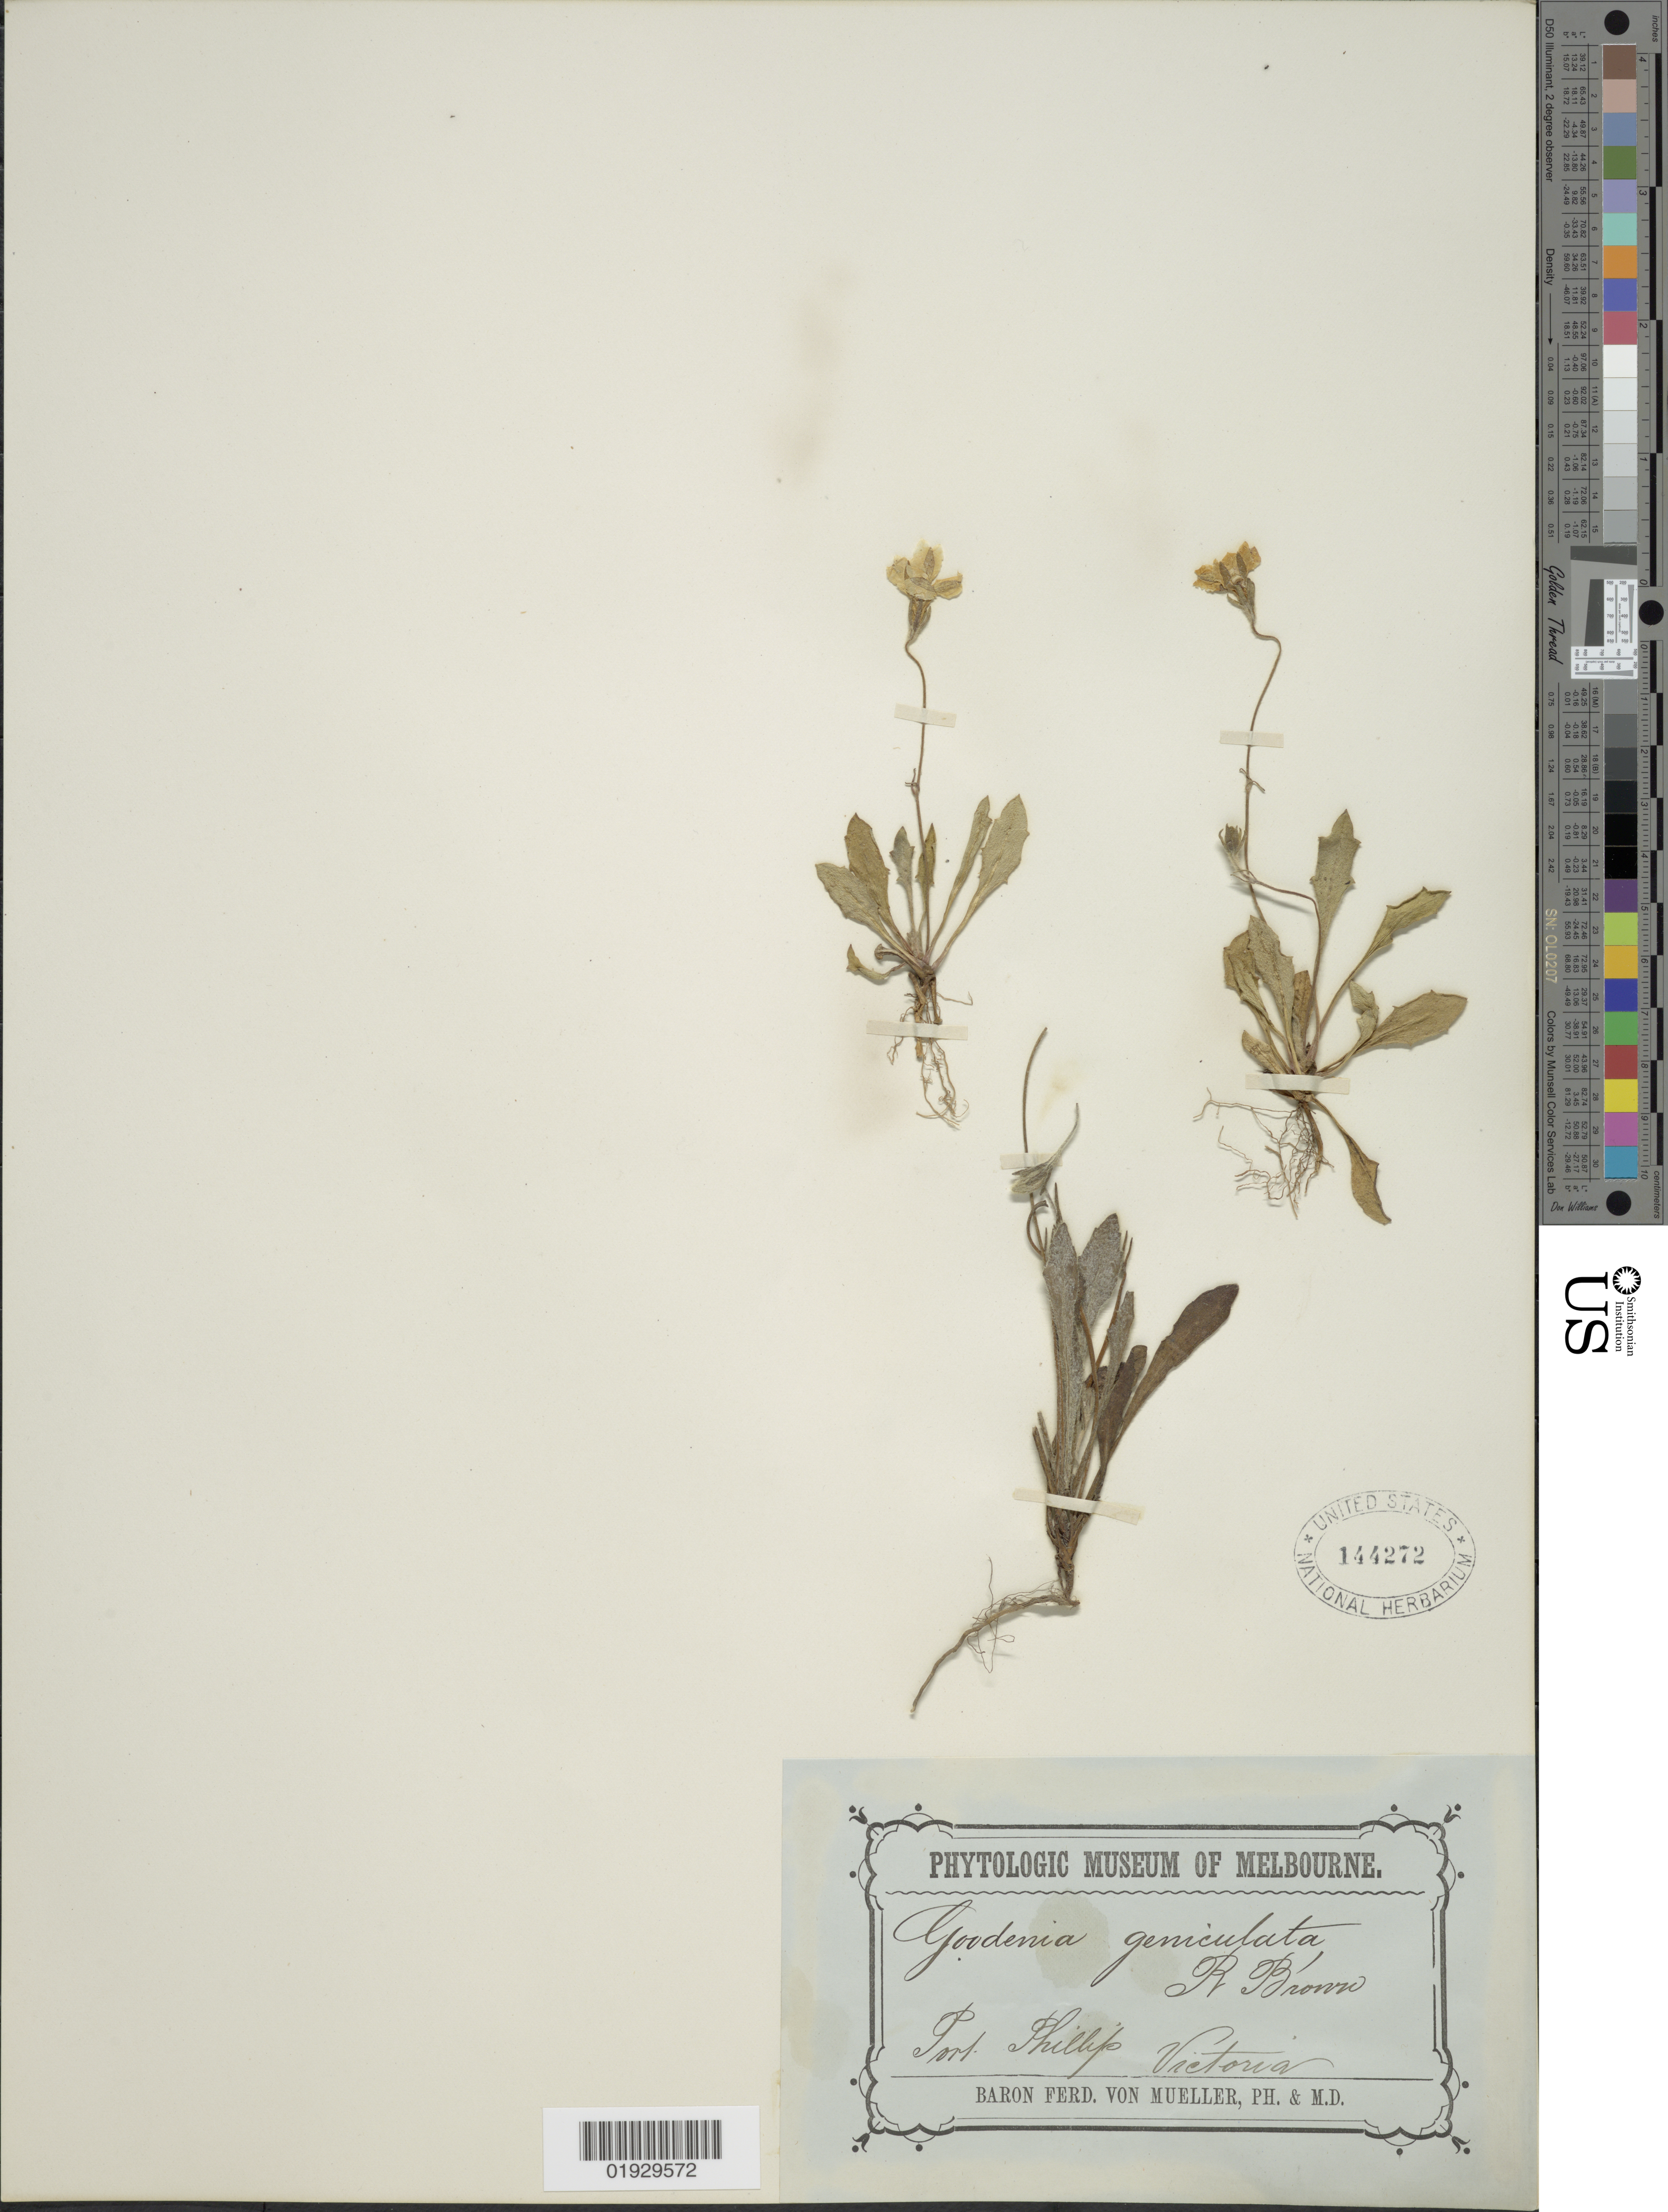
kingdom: Plantae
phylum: Tracheophyta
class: Magnoliopsida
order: Asterales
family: Goodeniaceae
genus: Goodenia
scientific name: Goodenia geniculata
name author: R. Br.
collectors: B. von Mueller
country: Australia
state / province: Victoria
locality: Port Phillip, Victoria.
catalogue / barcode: US 144272